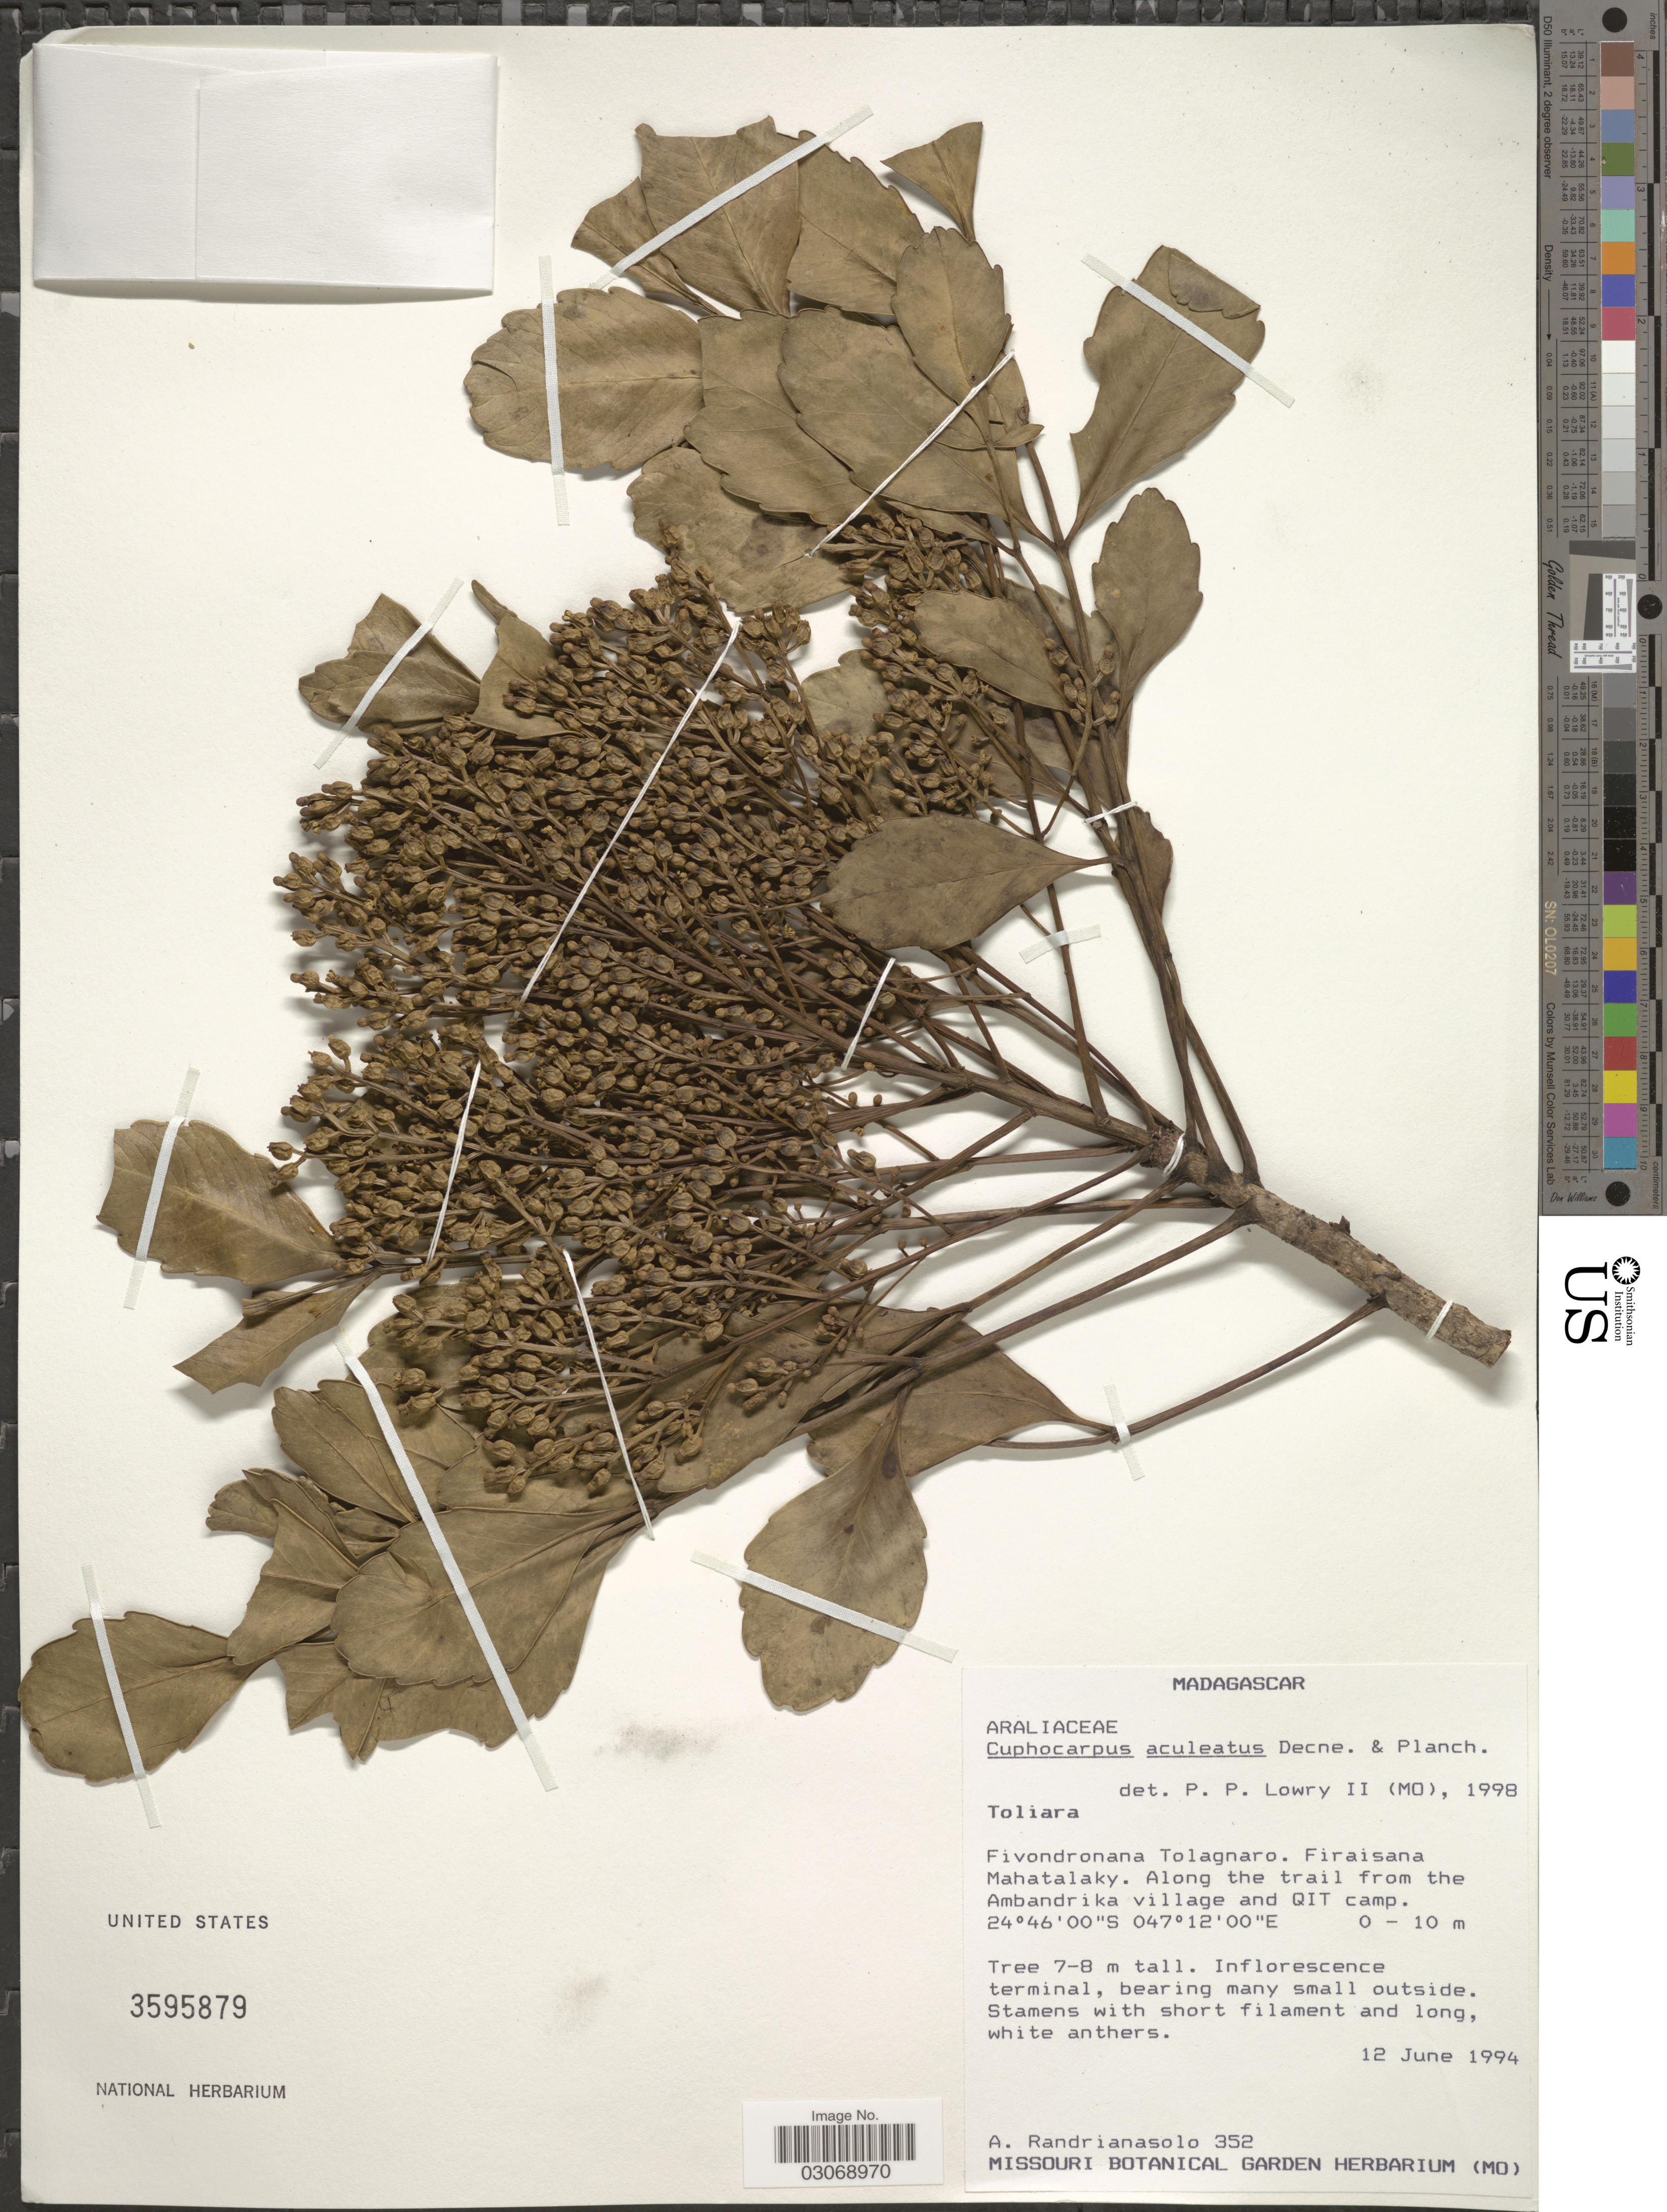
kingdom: Plantae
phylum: Tracheophyta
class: Magnoliopsida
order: Apiales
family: Araliaceae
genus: Cuphocarpus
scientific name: Cuphocarpus aculeatus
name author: Decne. & Planch.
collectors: A. Randrianasolo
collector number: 352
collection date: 1994-06-12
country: Madagascar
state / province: Anosy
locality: Fivondronana Tolagnaro. Firaisana Mahatalaky. Along the trail from the Ambandrika village and Qit camp.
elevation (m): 0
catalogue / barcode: US 3595879